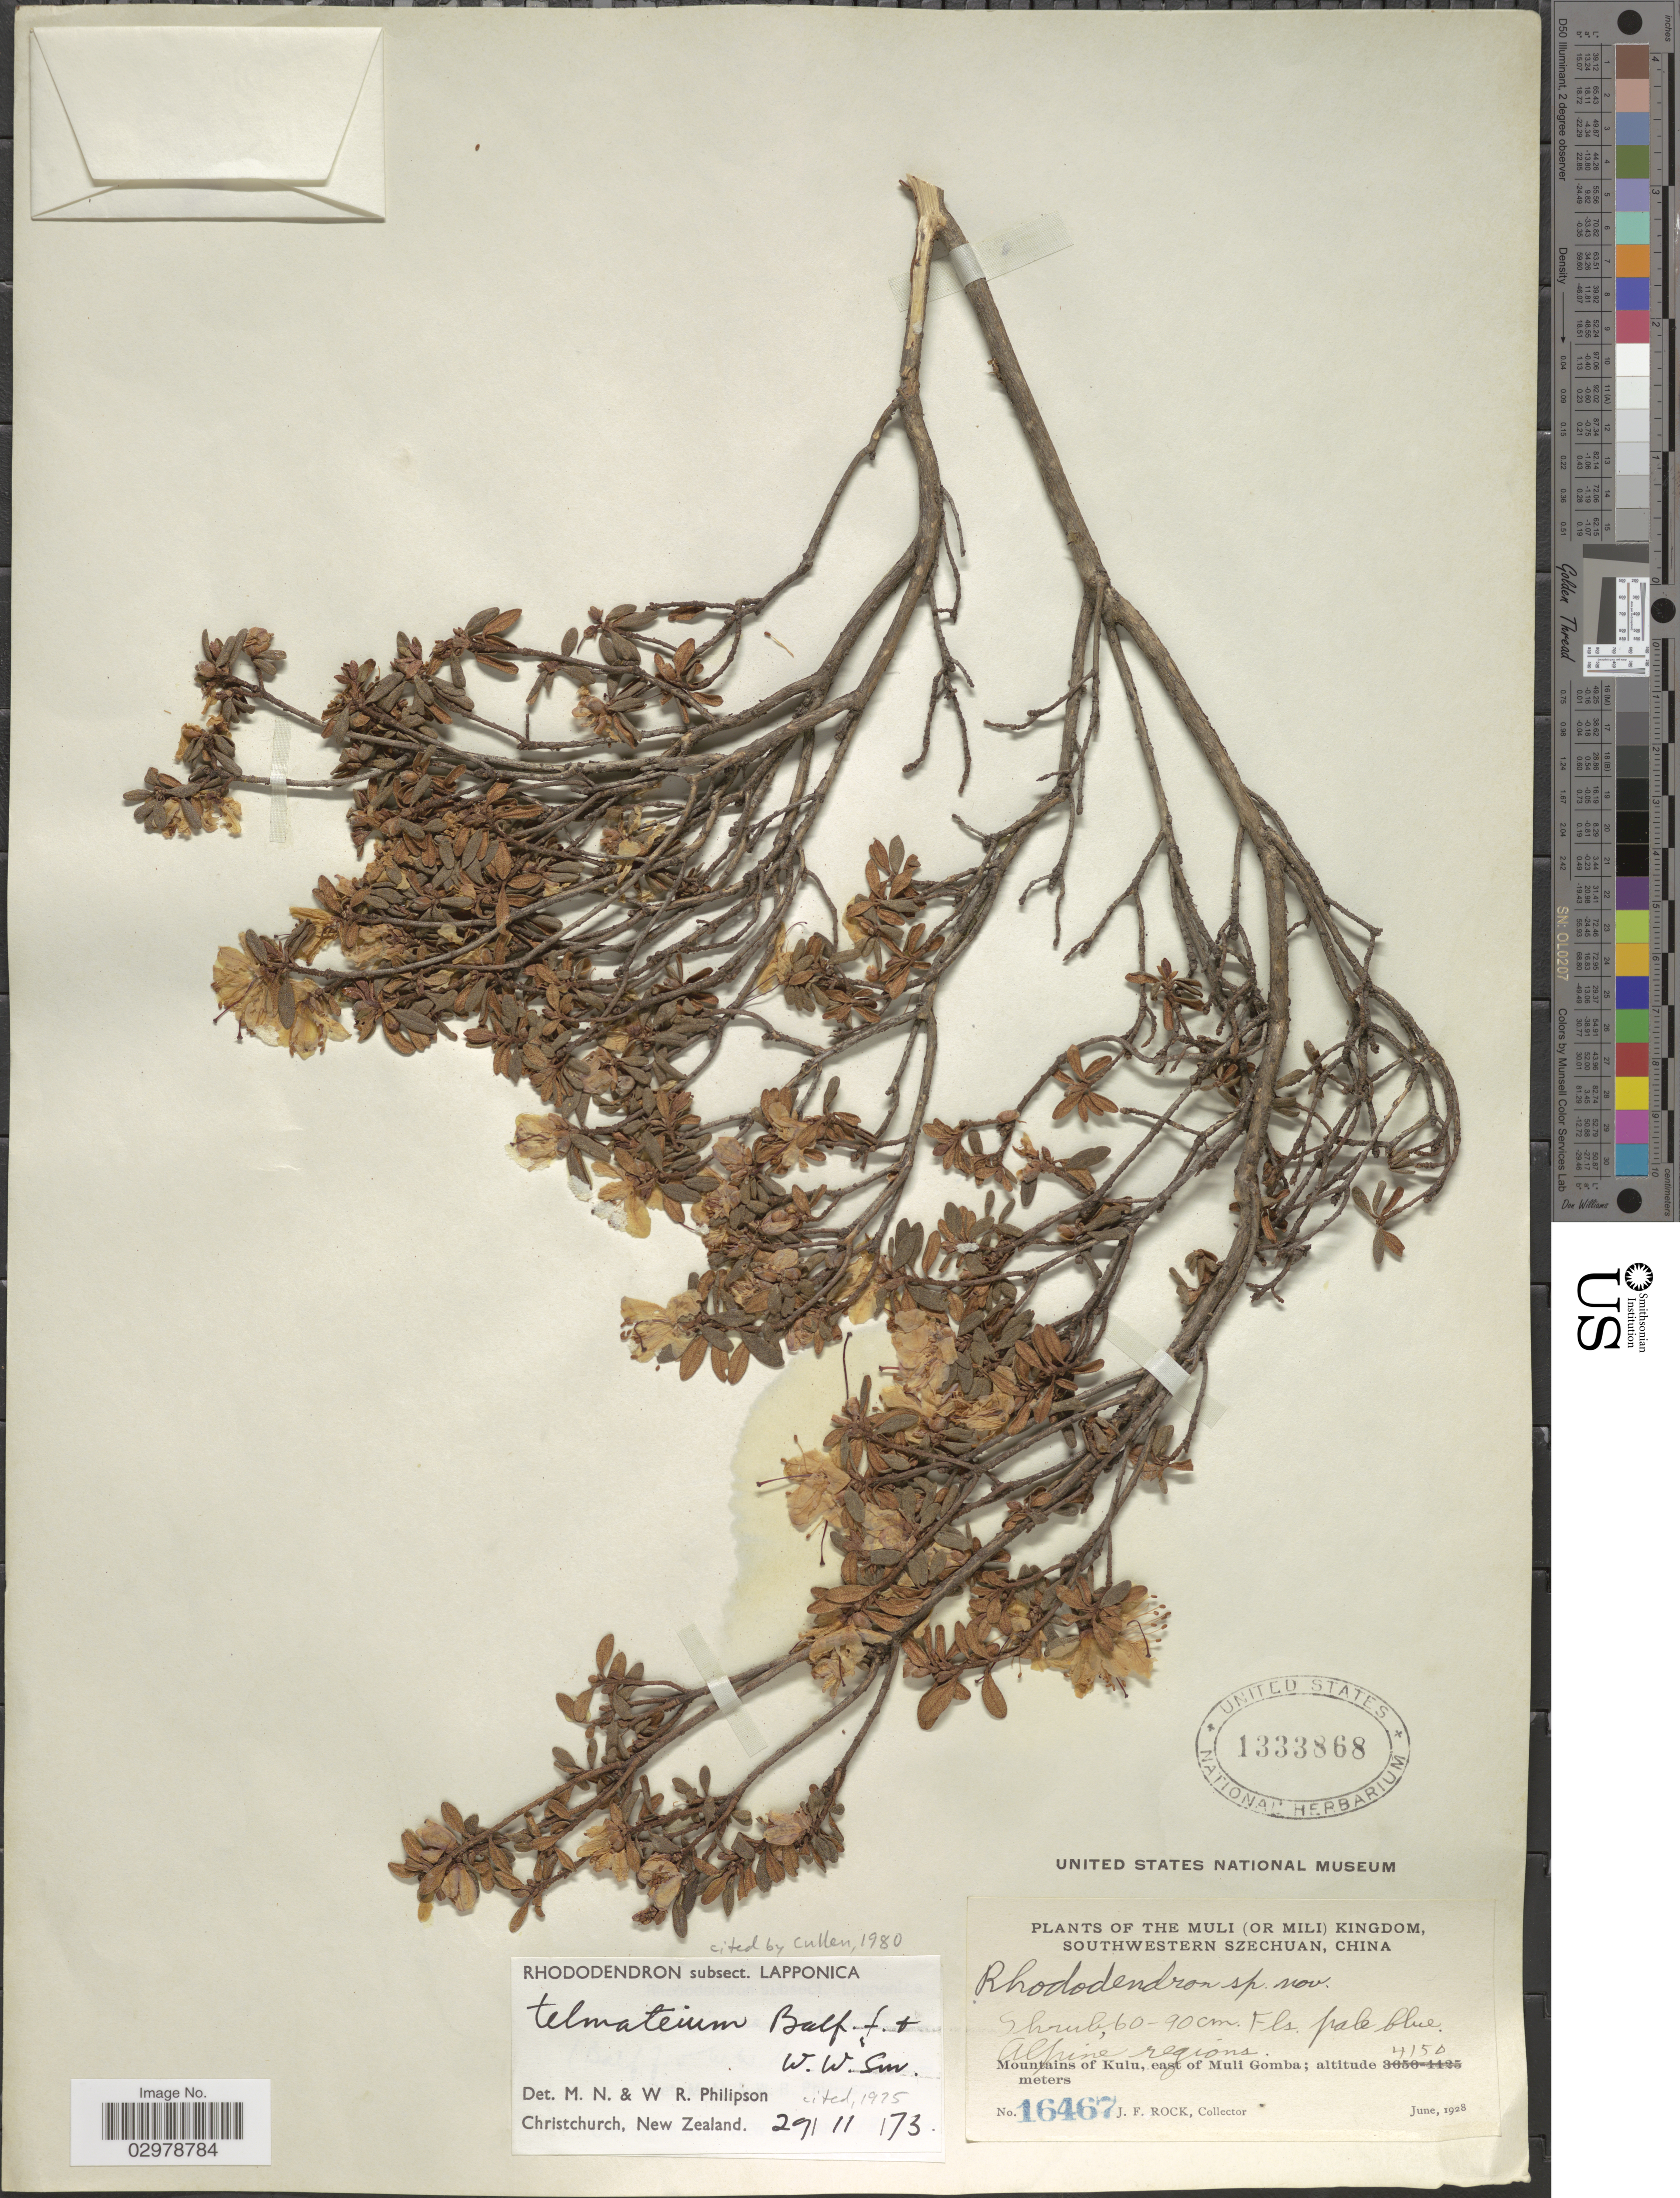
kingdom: Plantae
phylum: Tracheophyta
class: Magnoliopsida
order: Ericales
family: Ericaceae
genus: Rhododendron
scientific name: Rhododendron telmateium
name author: Balf. f. & W.W. Sm.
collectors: J. Rock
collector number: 16467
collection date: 1928-06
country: China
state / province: Sichuan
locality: The Muli (or Mili) Kingdom, Southwestern Szechuan. Mountains of Kulu, east of Muli Gomba.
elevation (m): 4150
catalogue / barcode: US 1333868